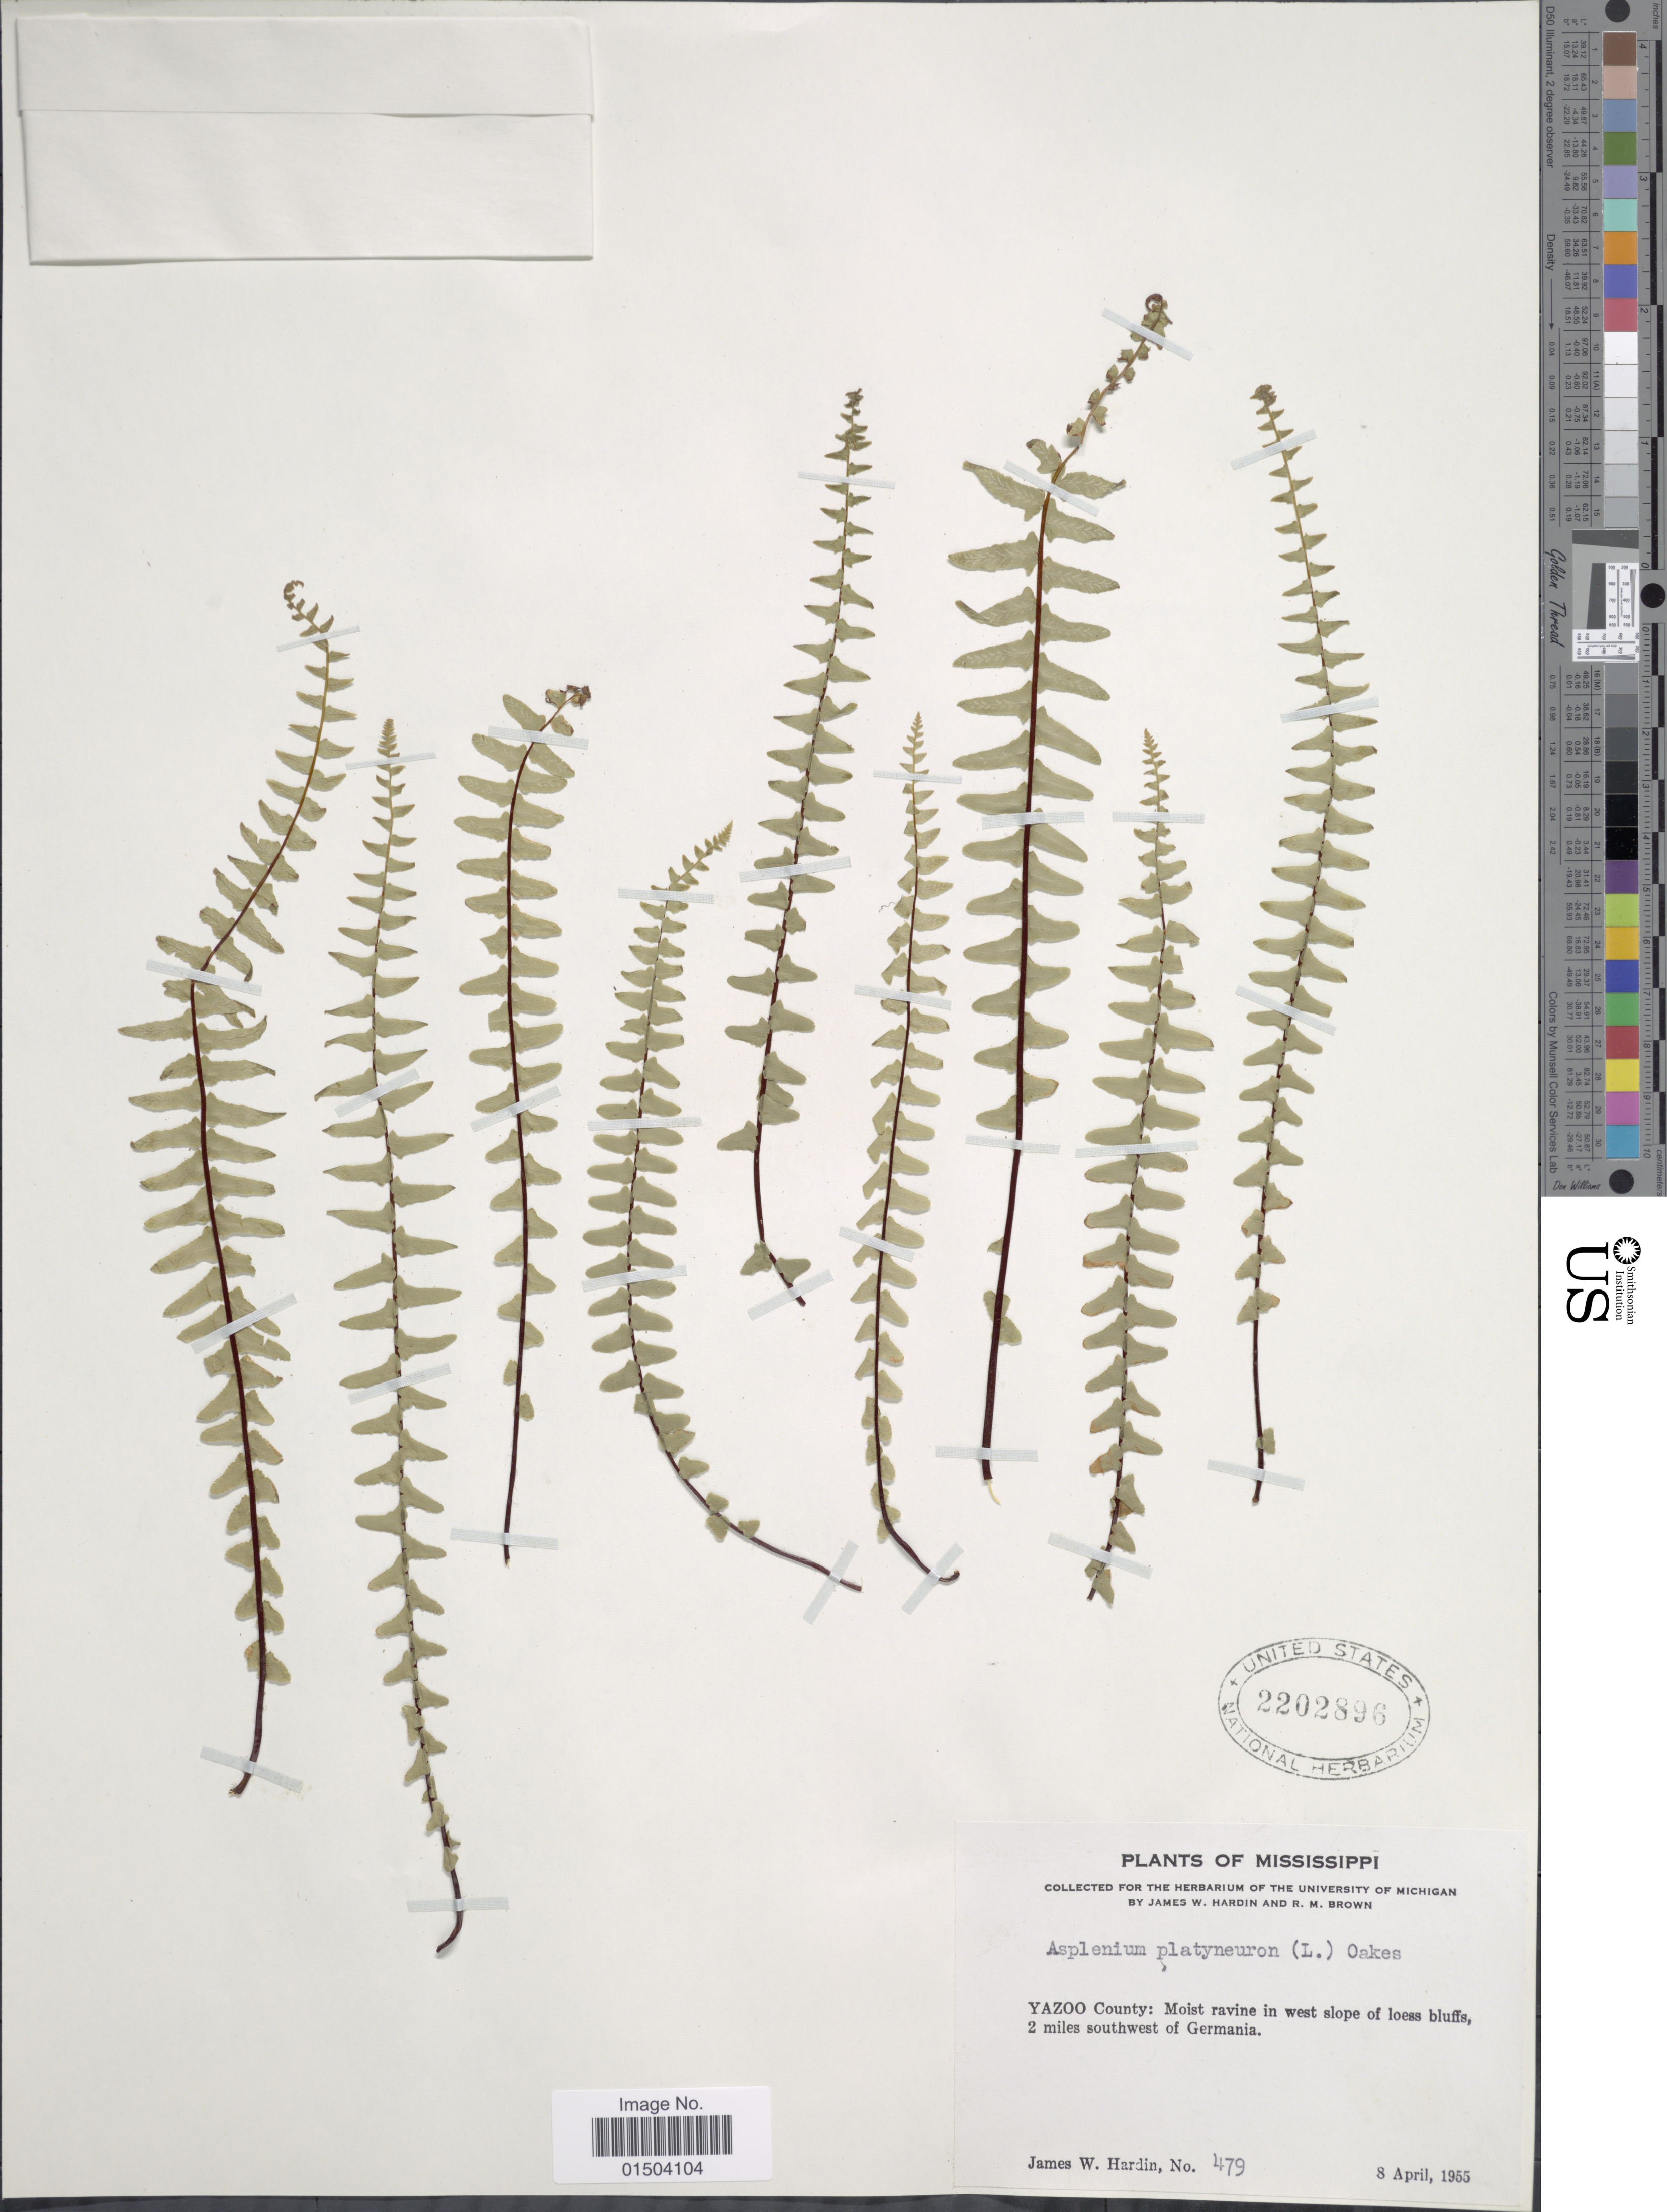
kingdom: Plantae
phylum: Tracheophyta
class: Polypodiopsida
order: Polypodiales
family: Aspleniaceae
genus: Asplenium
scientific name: Asplenium platyneuron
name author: (L.) Britton, Stearns & Poggenb.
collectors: J. W. Hardin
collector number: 479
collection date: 1955-04-08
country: United States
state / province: Mississippi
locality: Yazoo County: Moist ravine in west slope of loess bluffs, 2 miles southwest of Germania.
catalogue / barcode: US 2202896